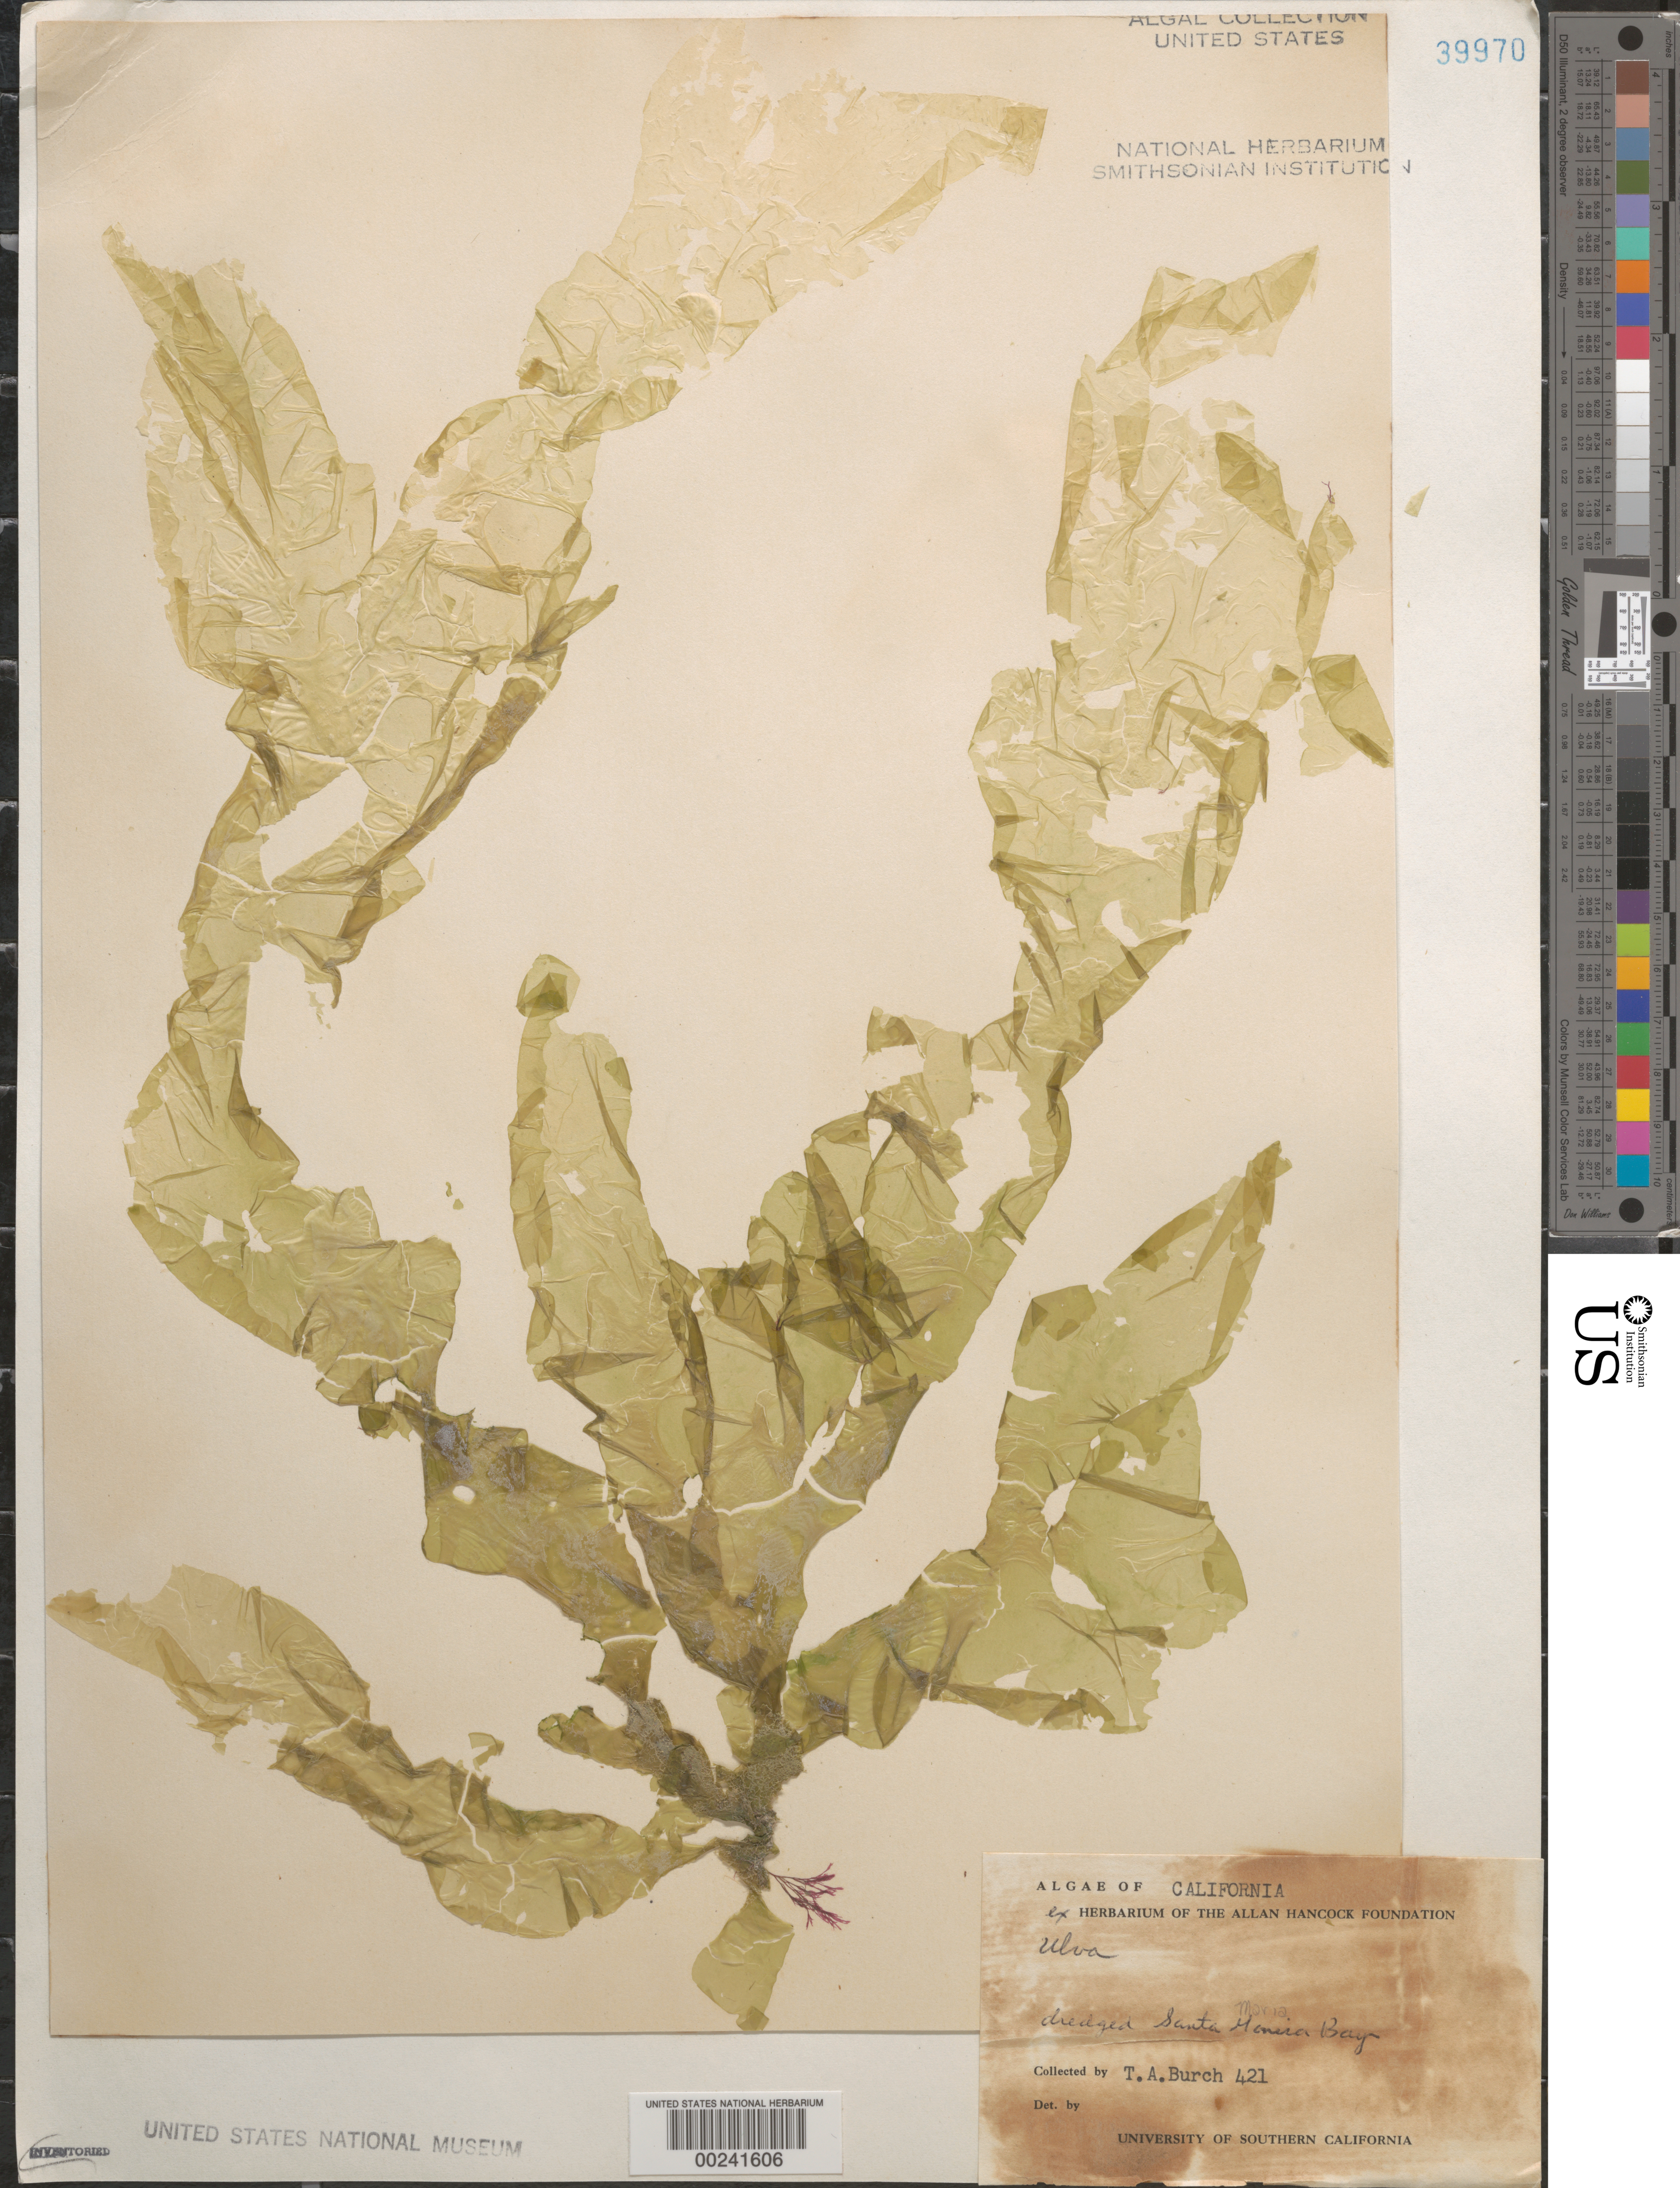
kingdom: Plantae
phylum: Chlorophyta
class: Ulvophyceae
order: Ulvales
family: Ulvaceae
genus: Ulva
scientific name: Ulva sp.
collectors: T. Burch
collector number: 421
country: United States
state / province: California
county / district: Santa Barbara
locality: Santa Maria Bay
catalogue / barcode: US 39970